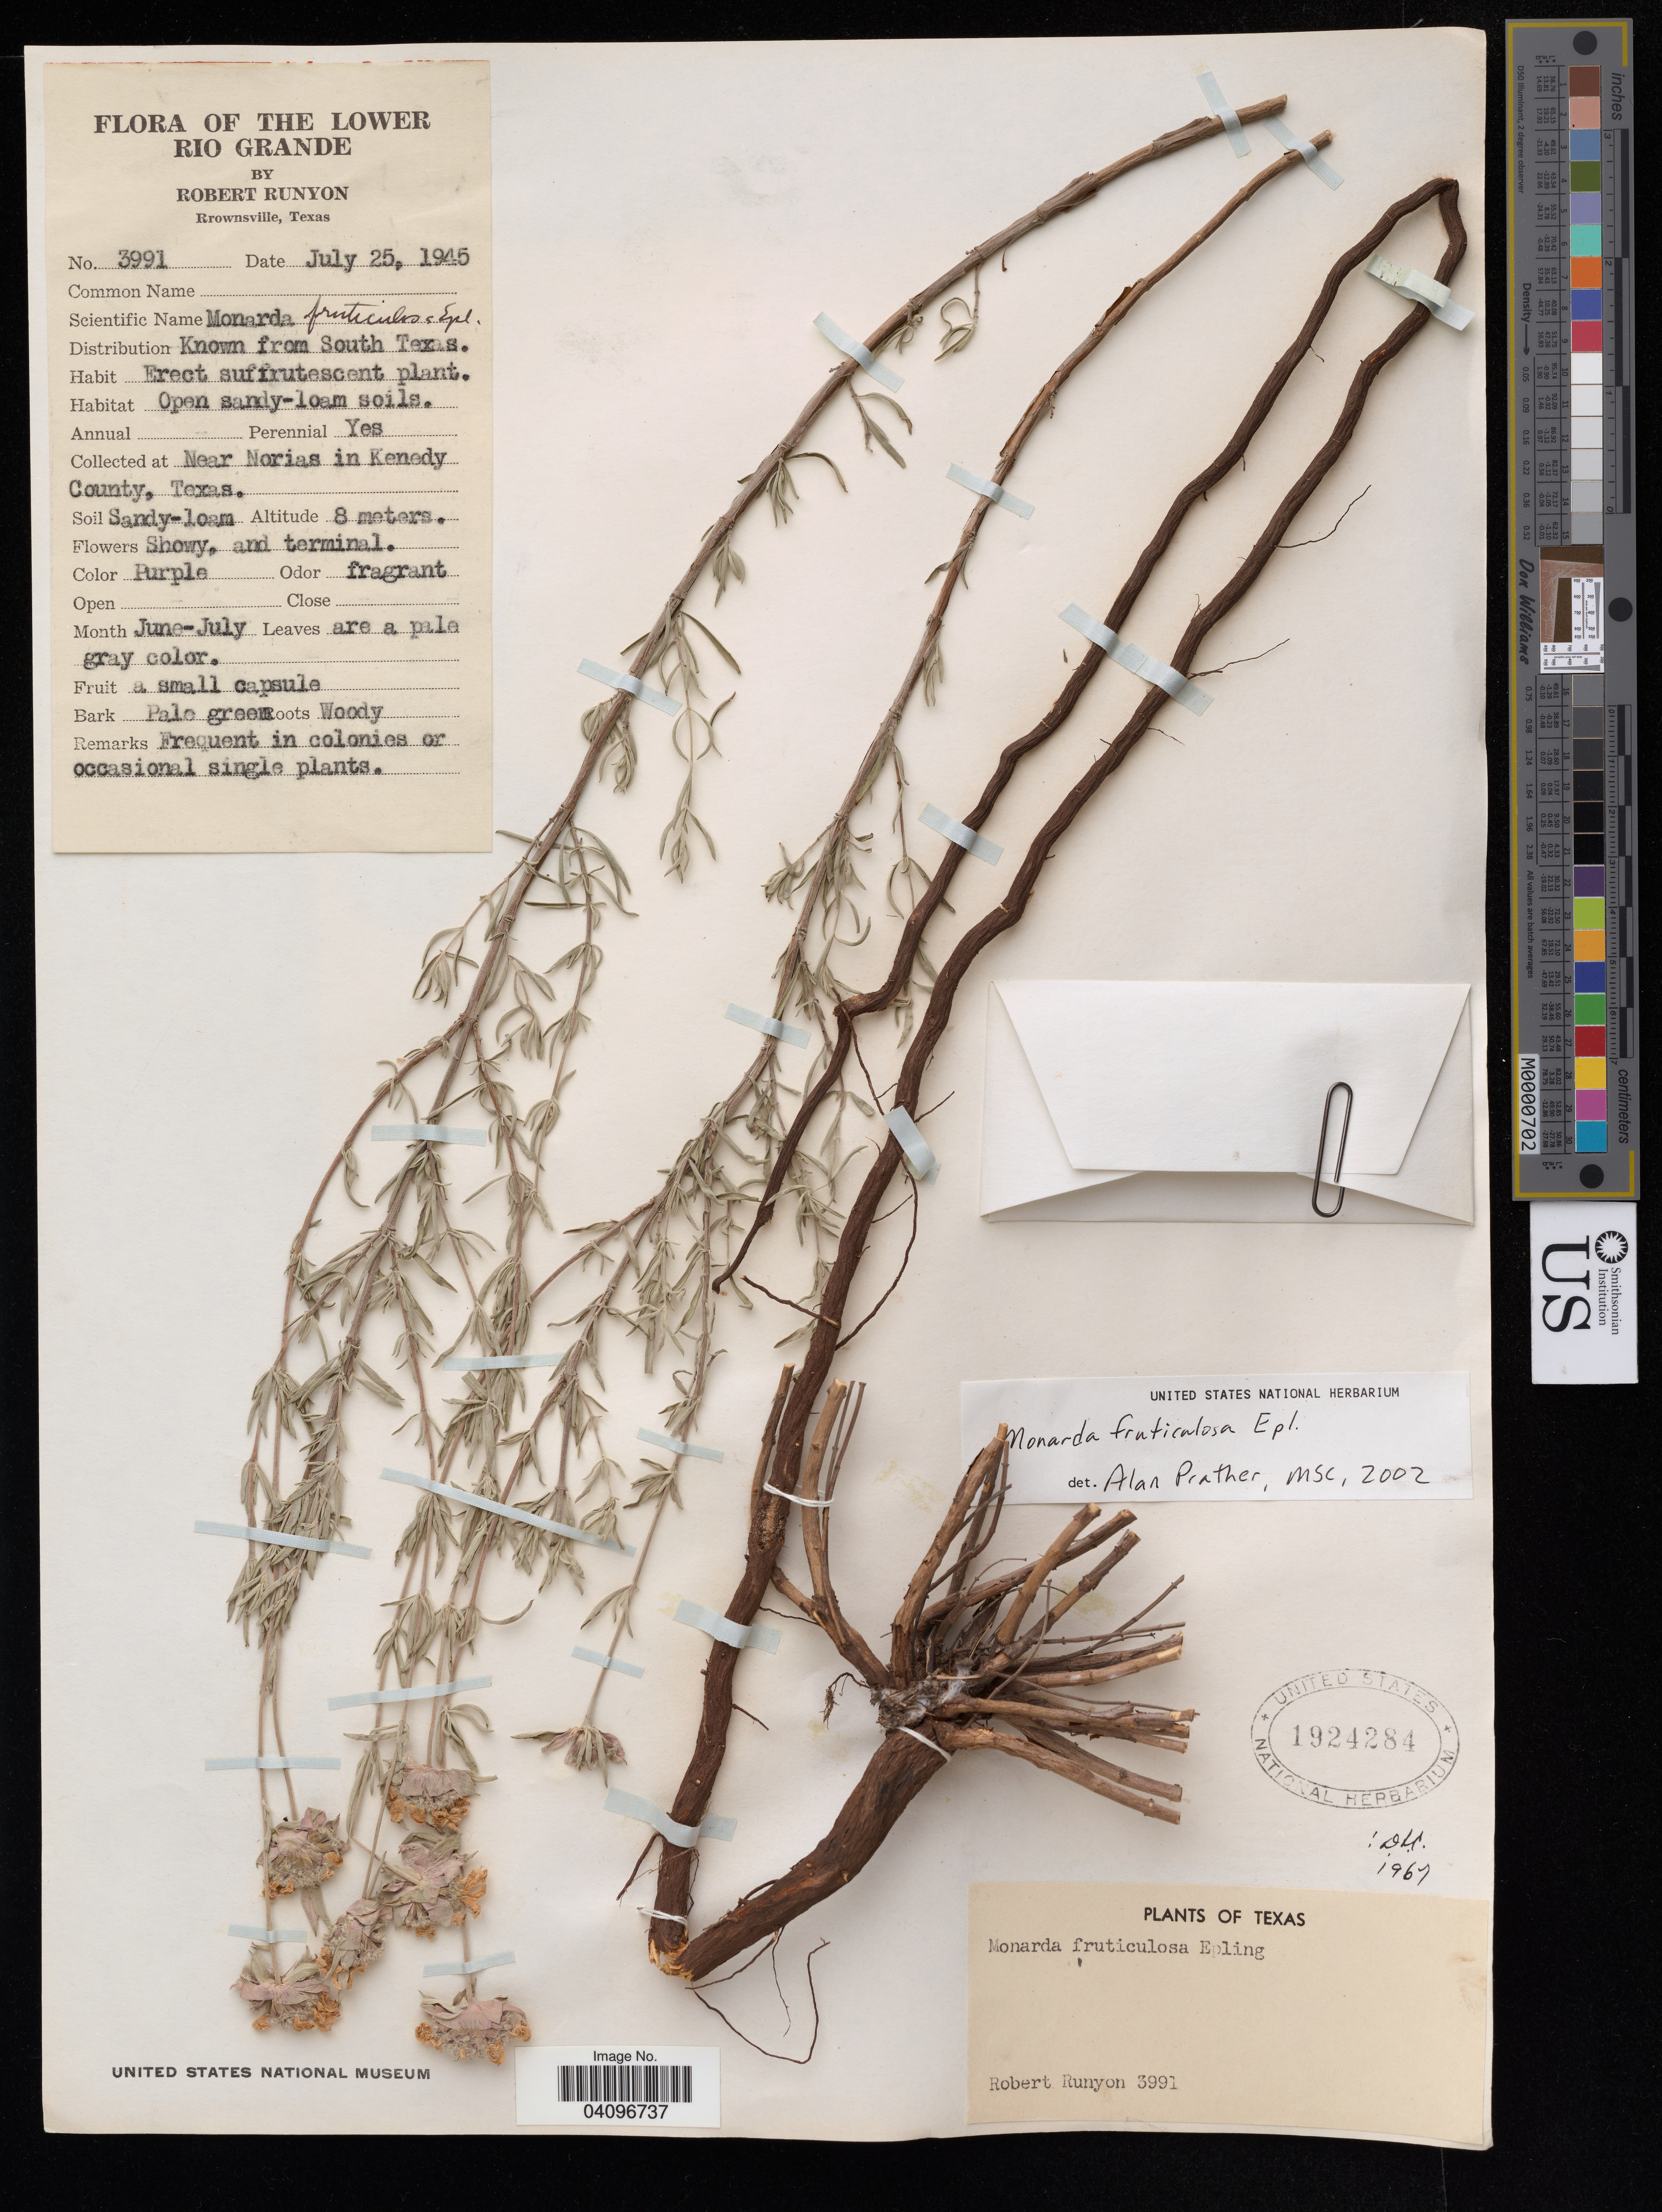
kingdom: Plantae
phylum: Tracheophyta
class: Magnoliopsida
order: Lamiales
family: Lamiaceae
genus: Monarda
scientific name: Monarda fruticulosa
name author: Epling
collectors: R. Runyon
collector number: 3991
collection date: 1945-07-25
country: United States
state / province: Texas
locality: The Lower Rio Grande. Near Norias in Kenedy County.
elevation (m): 8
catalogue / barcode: US 1924284